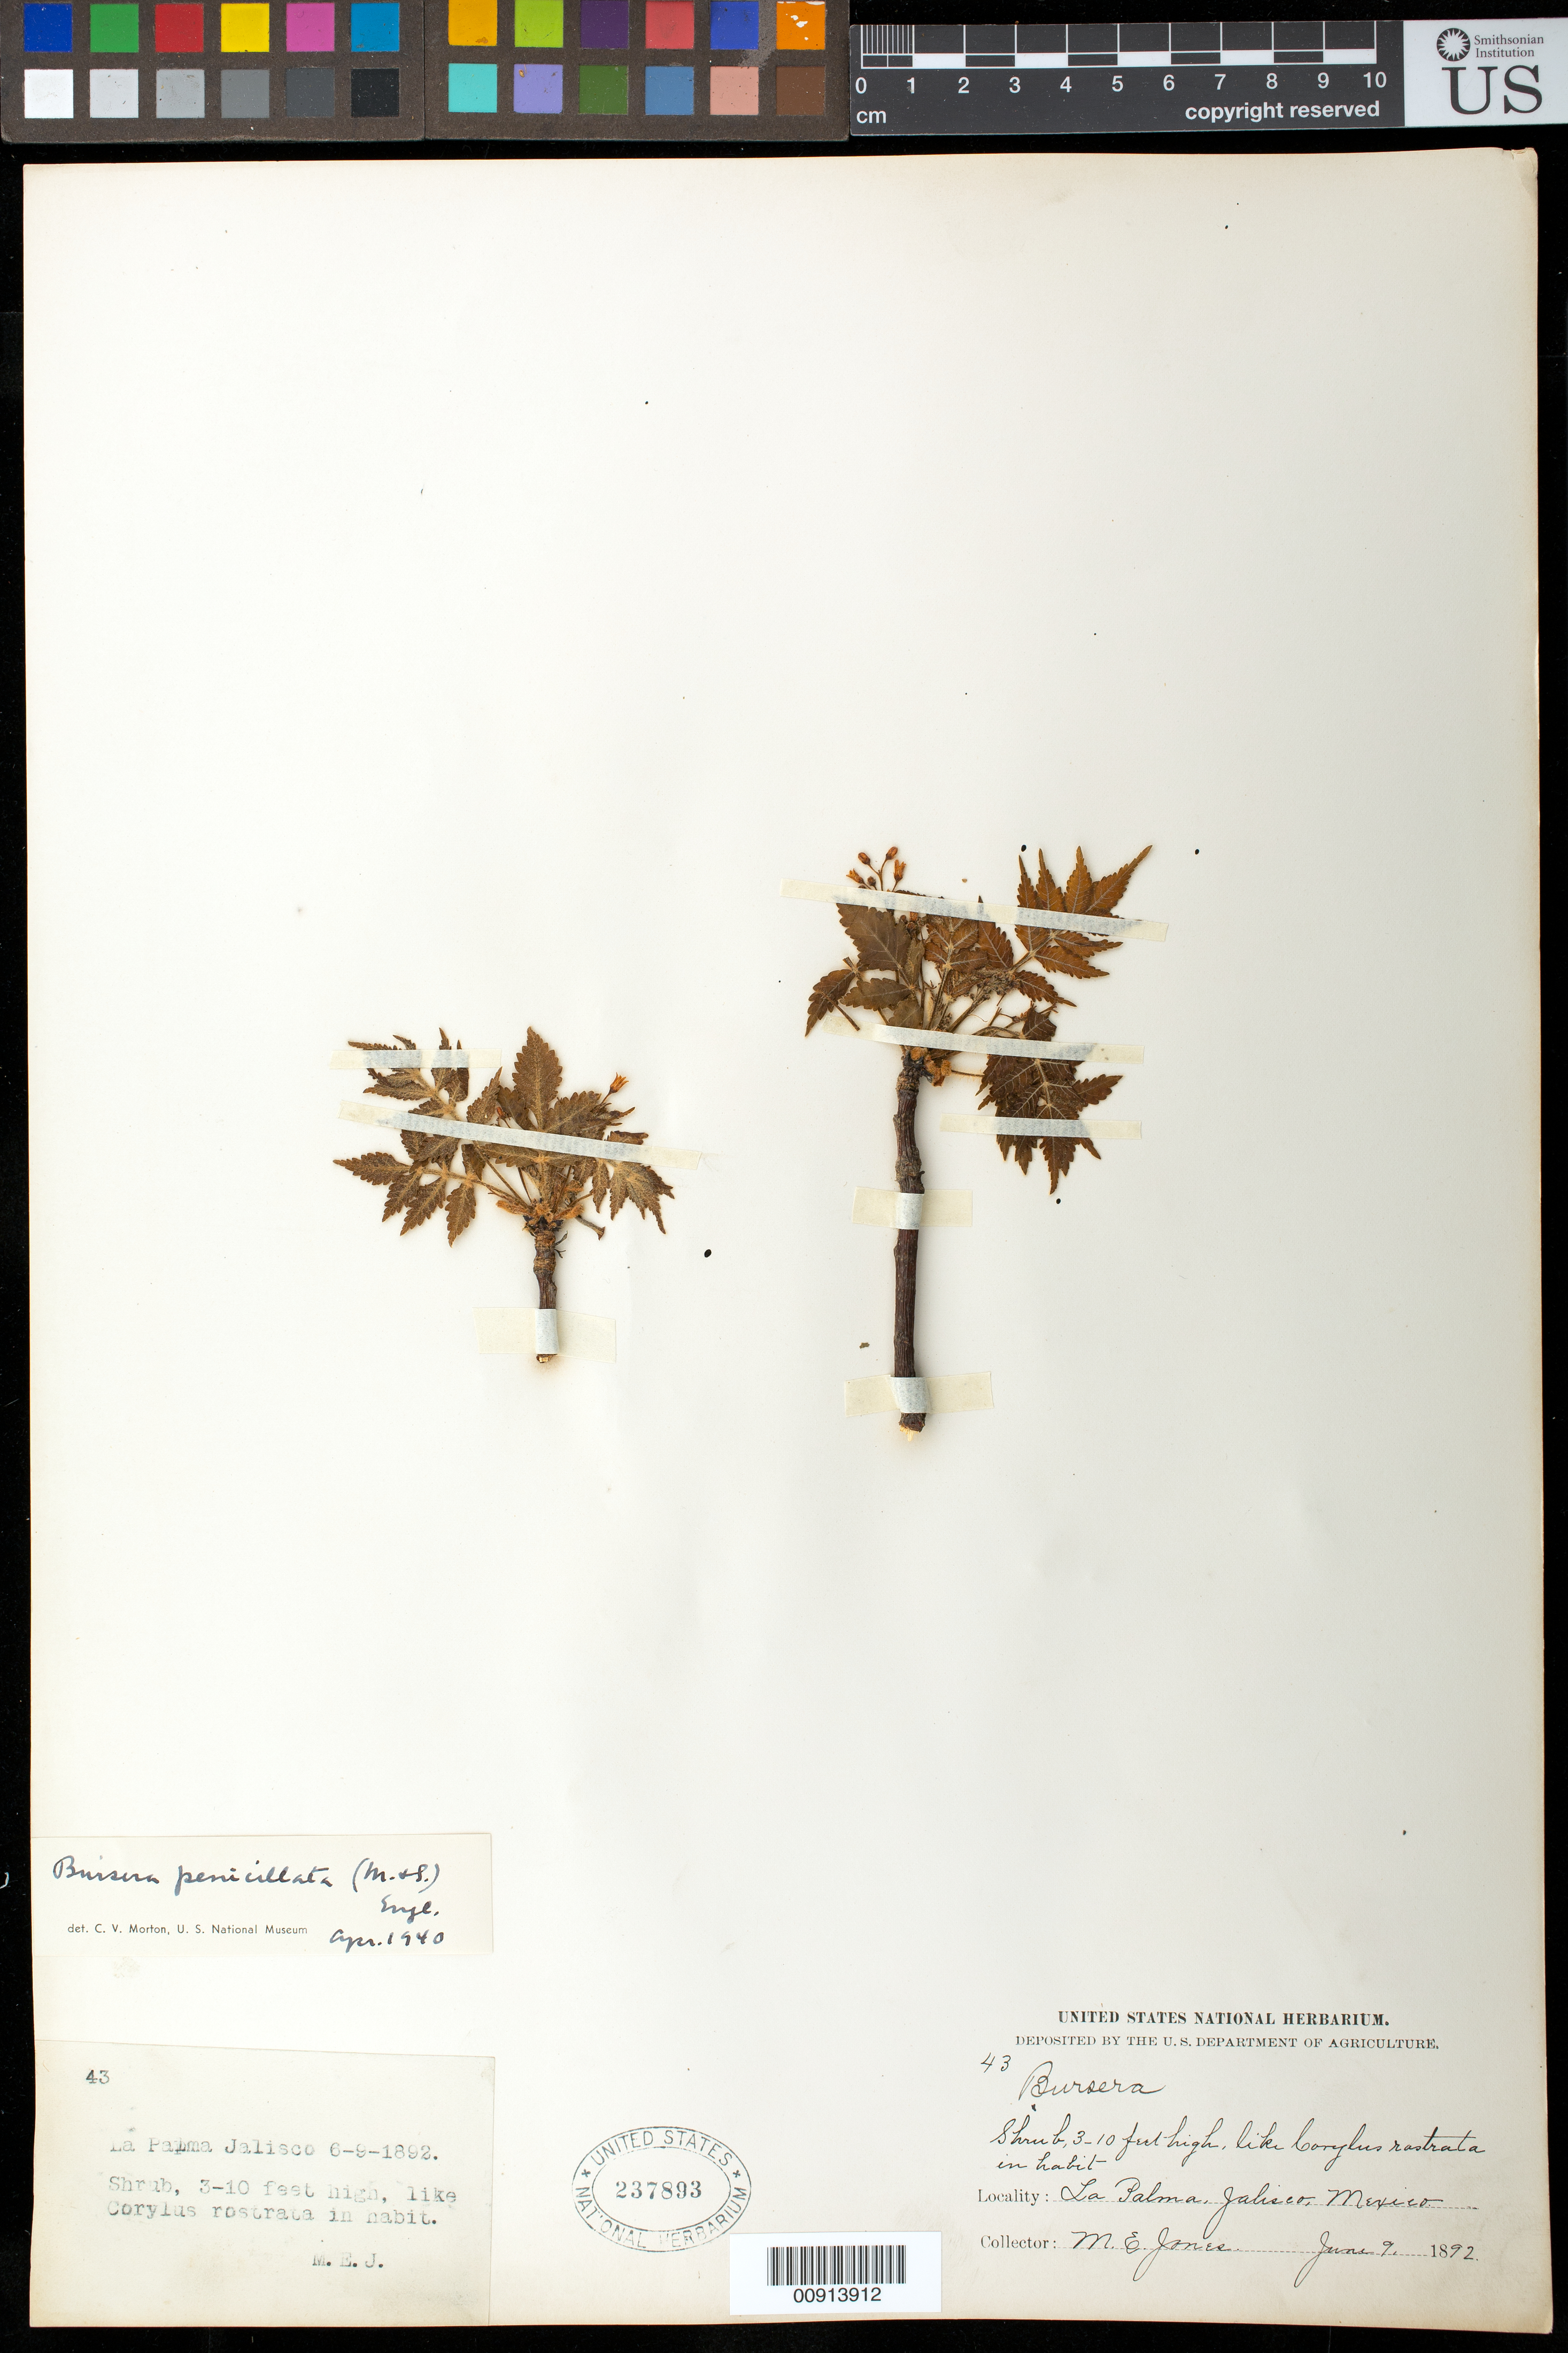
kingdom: Plantae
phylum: Tracheophyta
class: Magnoliopsida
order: Sapindales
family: Burseraceae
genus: Bursera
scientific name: Bursera penicillata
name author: (DC.) Engl.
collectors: M. E. Jones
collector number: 43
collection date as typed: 09 Jun 1892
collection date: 1892-06-09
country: Mexico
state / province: Jalisco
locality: La Palma, Jalisco.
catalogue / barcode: US 237893